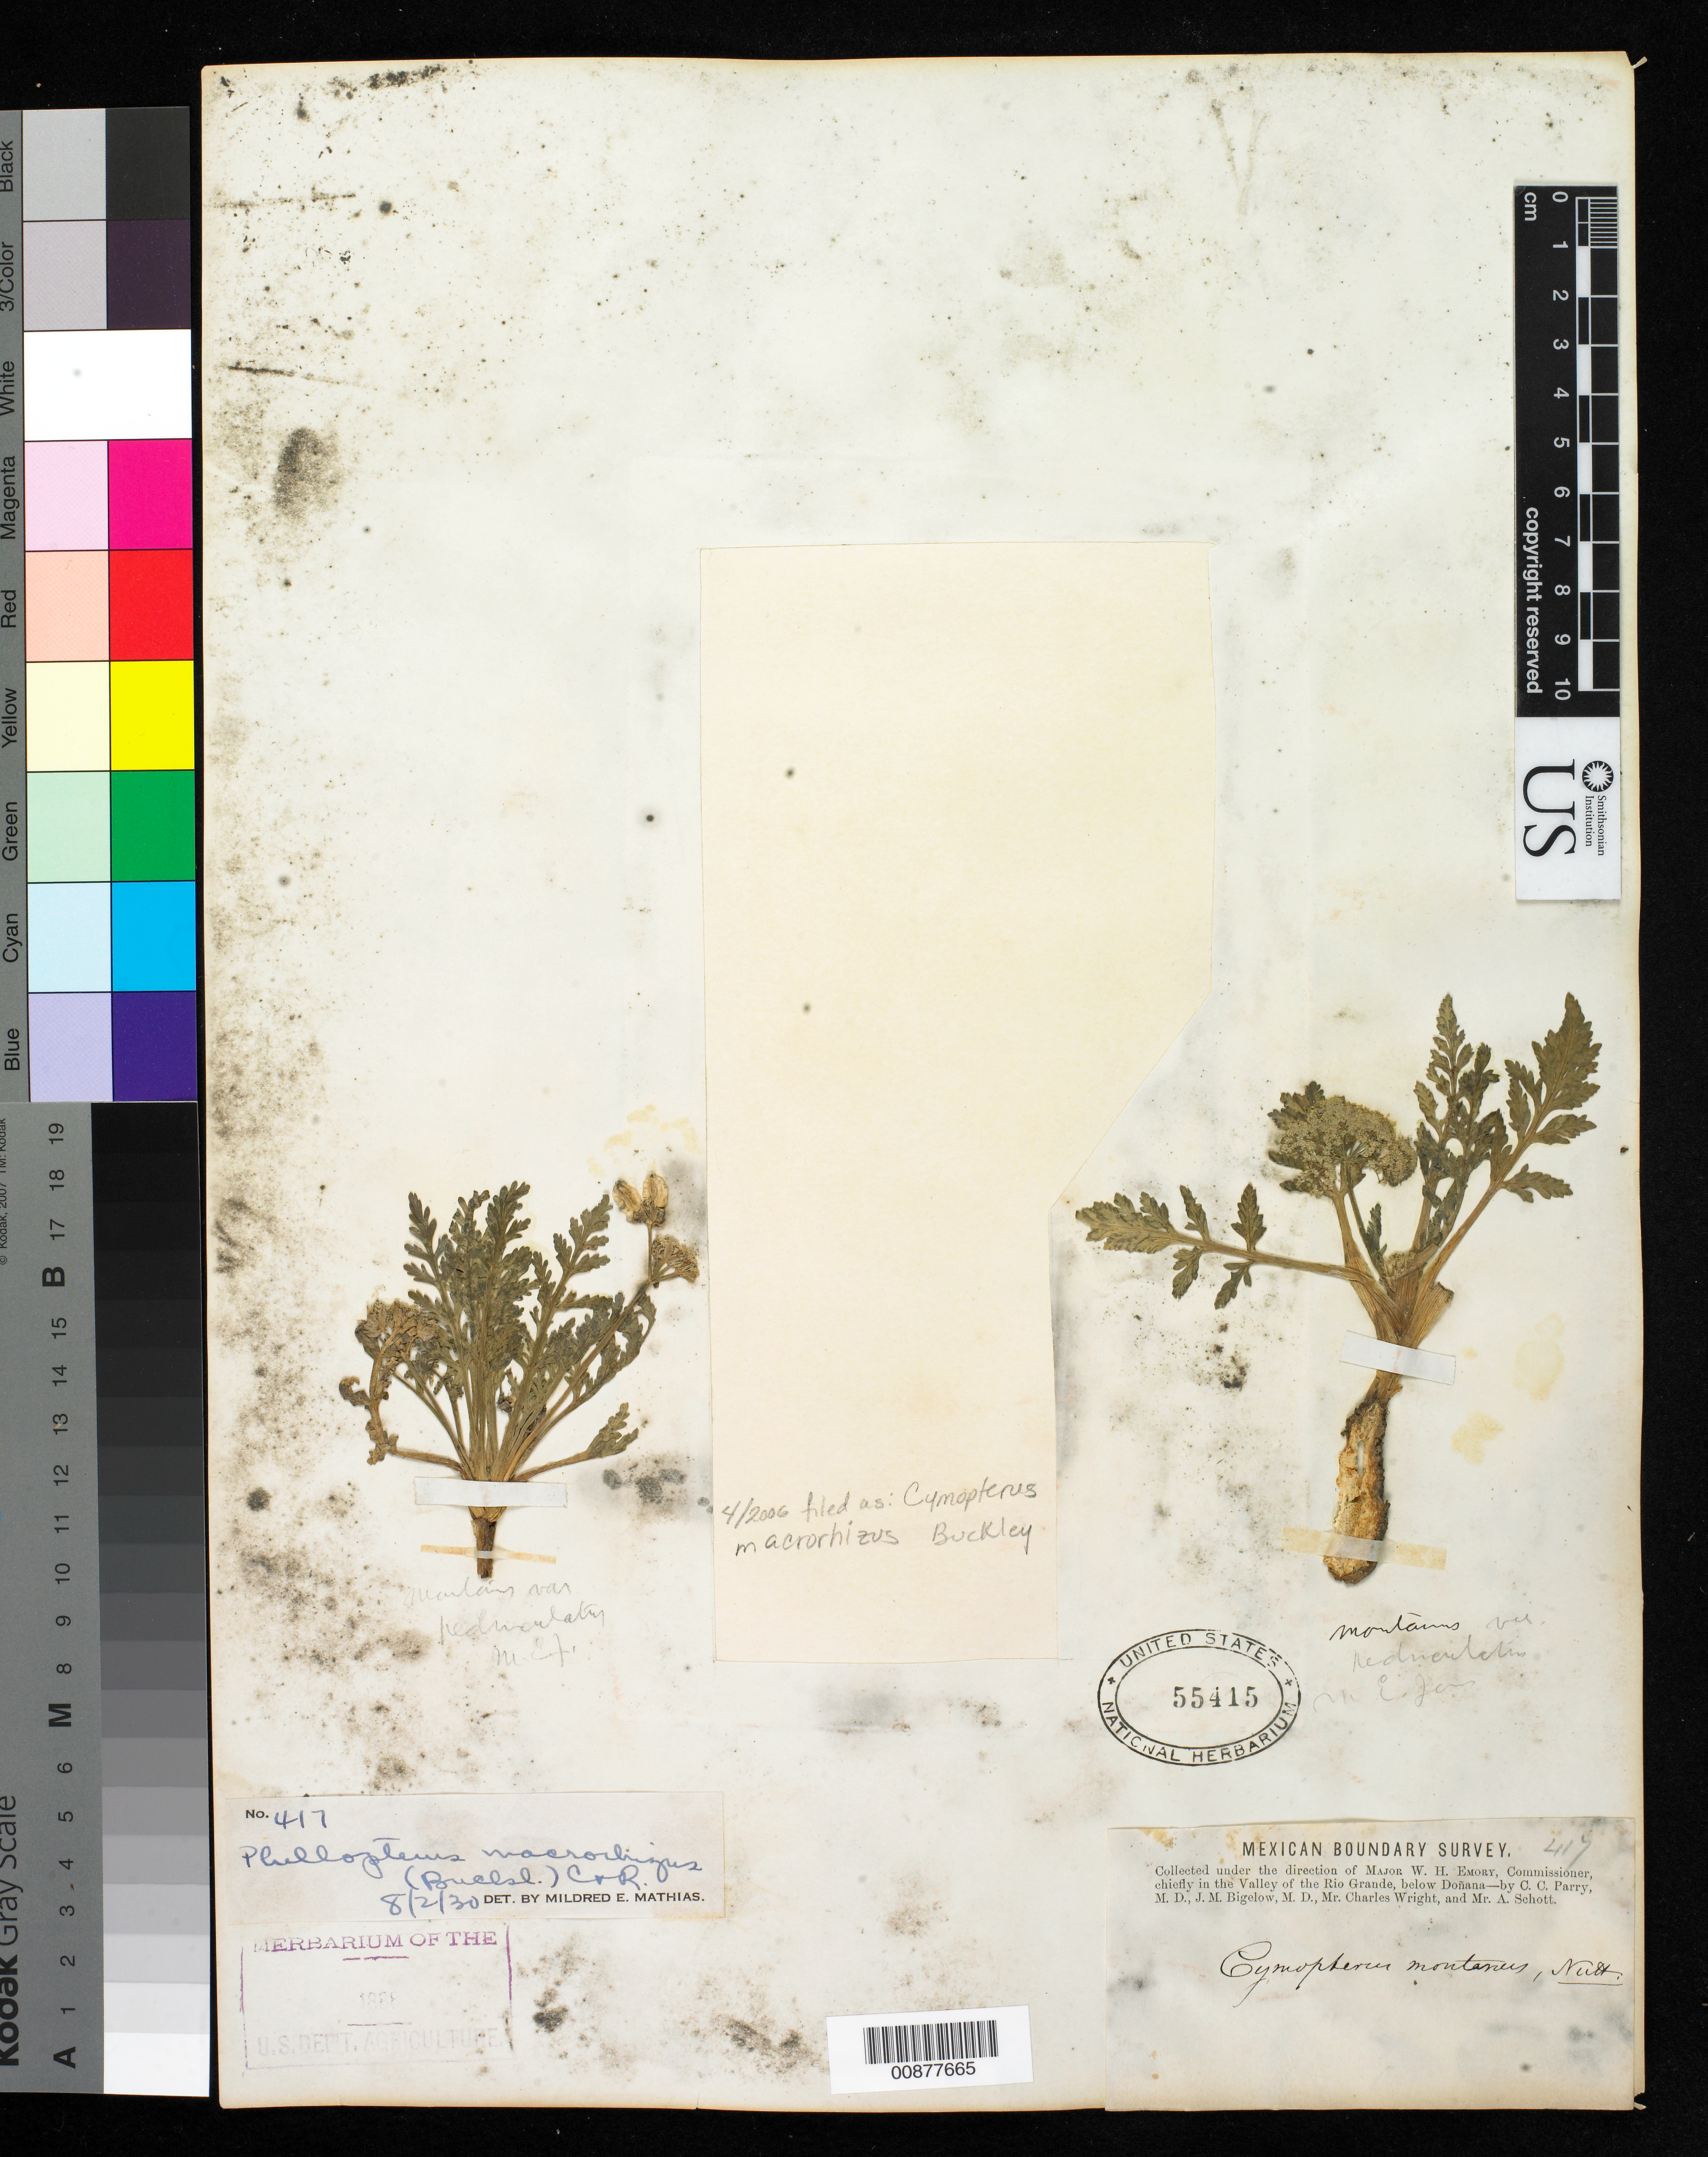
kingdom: Plantae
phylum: Tracheophyta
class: Magnoliopsida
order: Apiales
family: Apiaceae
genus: Cymopterus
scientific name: Cymopterus macrorhizus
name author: Buckley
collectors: C. C. Parry, J. M. Bigelow, C. Wright & A. C. V. Schott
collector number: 417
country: United States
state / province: New Mexico / Texas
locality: Valley of the Rio Grande, below Doñana.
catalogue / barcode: US 55415